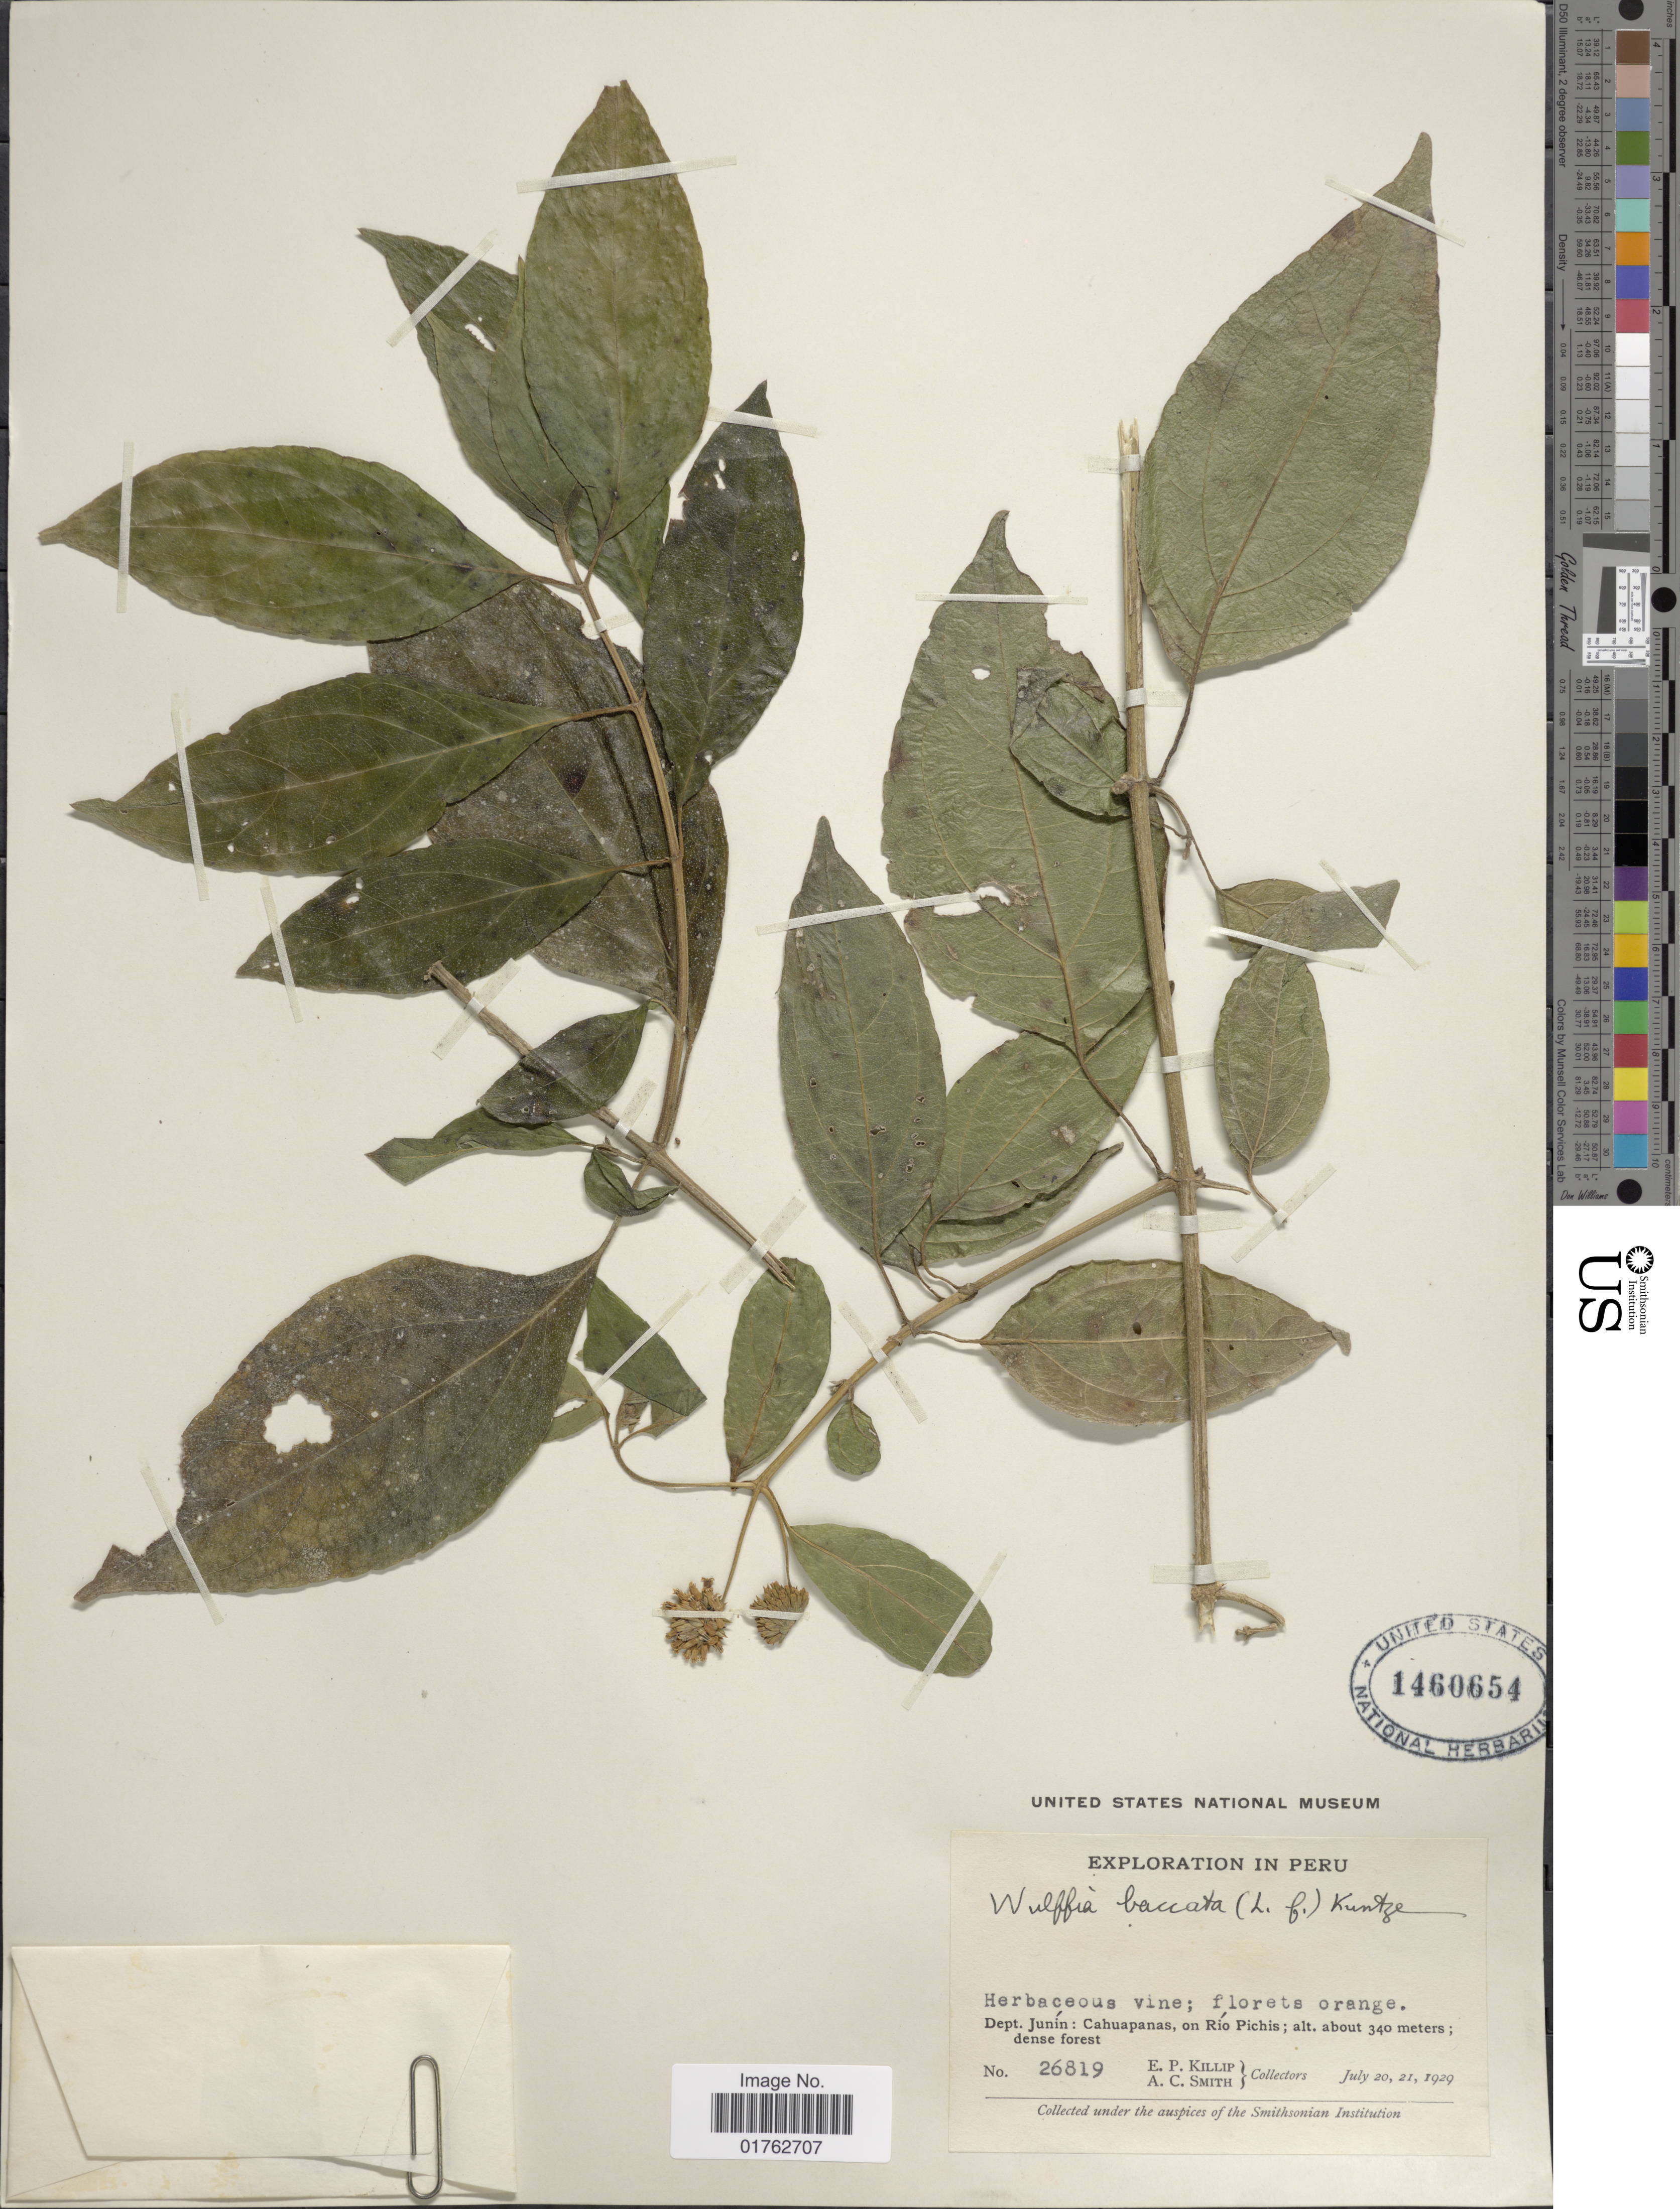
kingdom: Plantae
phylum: Tracheophyta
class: Magnoliopsida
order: Asterales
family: Asteraceae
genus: Wulffia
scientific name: Wulffia baccata var. baccata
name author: (L.) Kuntze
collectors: E. P. Killip & A. C. Smith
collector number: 26819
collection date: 1929-07-20/1929-07-21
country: Peru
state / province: Junín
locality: Dept. Junin: Cahuapanas, on Rio Pichis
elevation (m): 340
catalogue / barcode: US 1460654